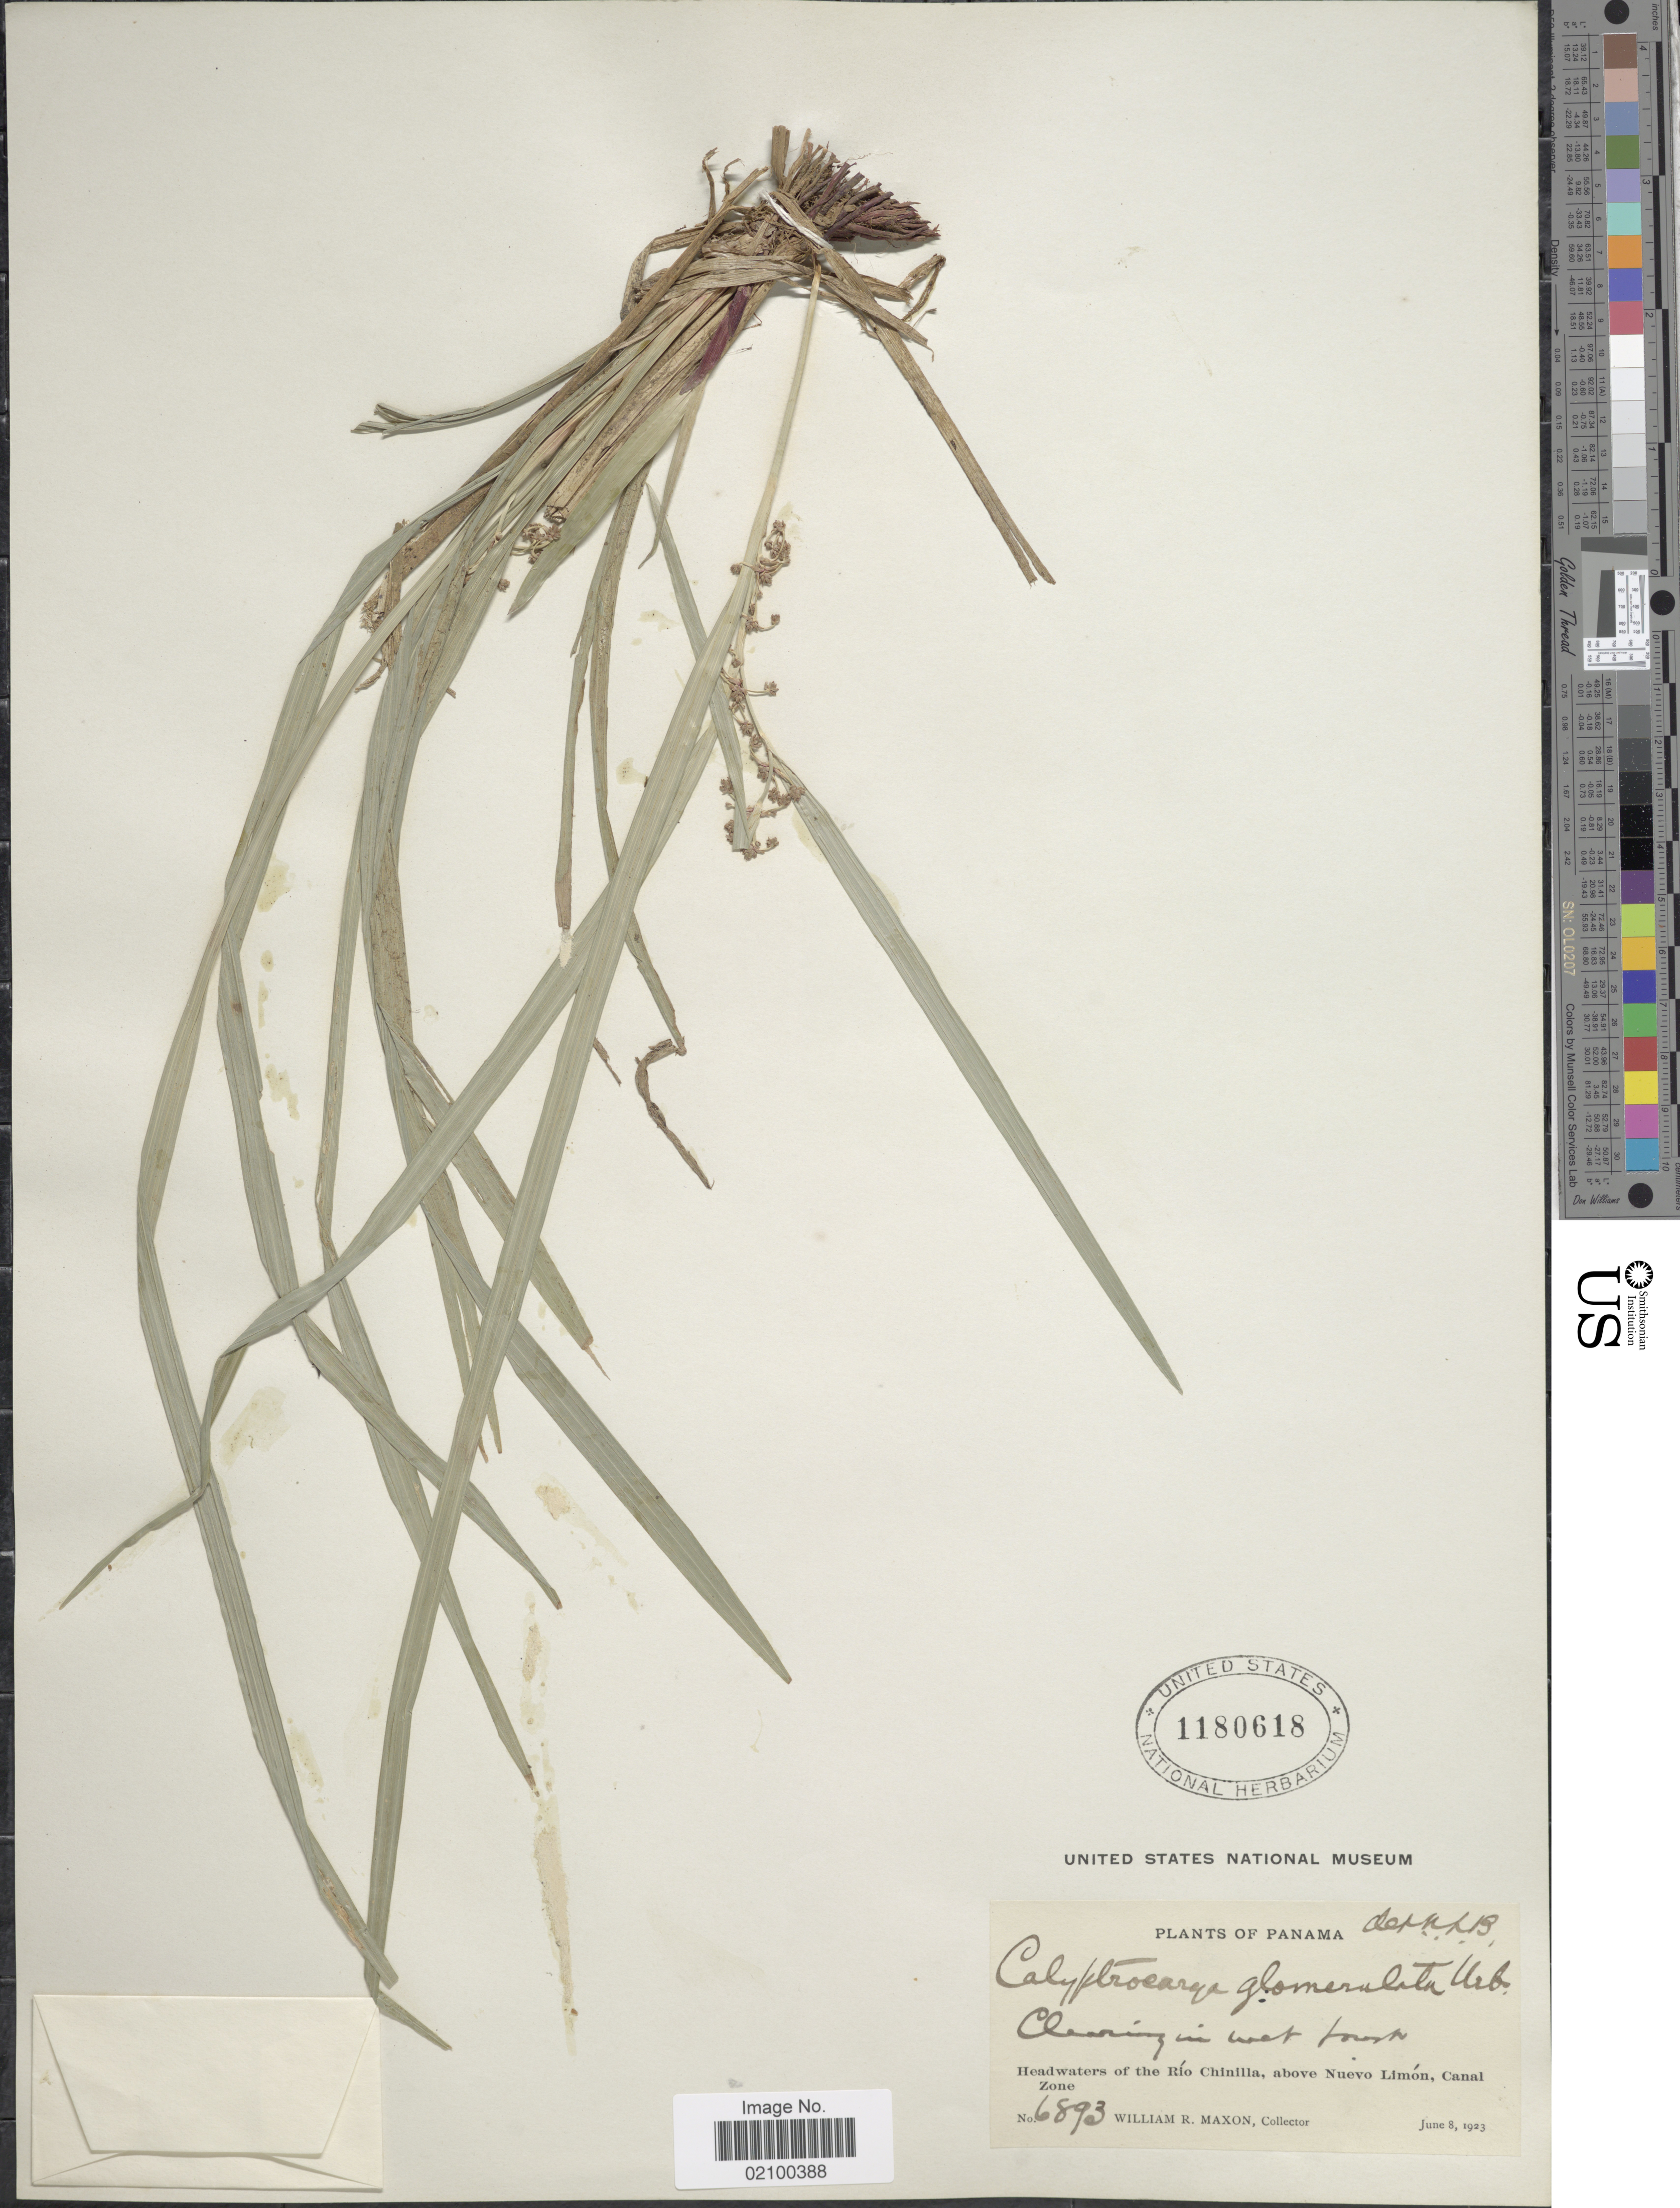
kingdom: Plantae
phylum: Tracheophyta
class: Liliopsida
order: Poales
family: Cyperaceae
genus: Calyptrocarya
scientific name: Calyptrocarya glomerulata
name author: (Brongn.) Urb.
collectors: W. R. Maxon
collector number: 6893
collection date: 1923-06-08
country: Panama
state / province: Colón / Panamá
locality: Headwaters of the Rio Chinilla, above Nuevo Limon, Canal Zone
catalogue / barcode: US 1180618